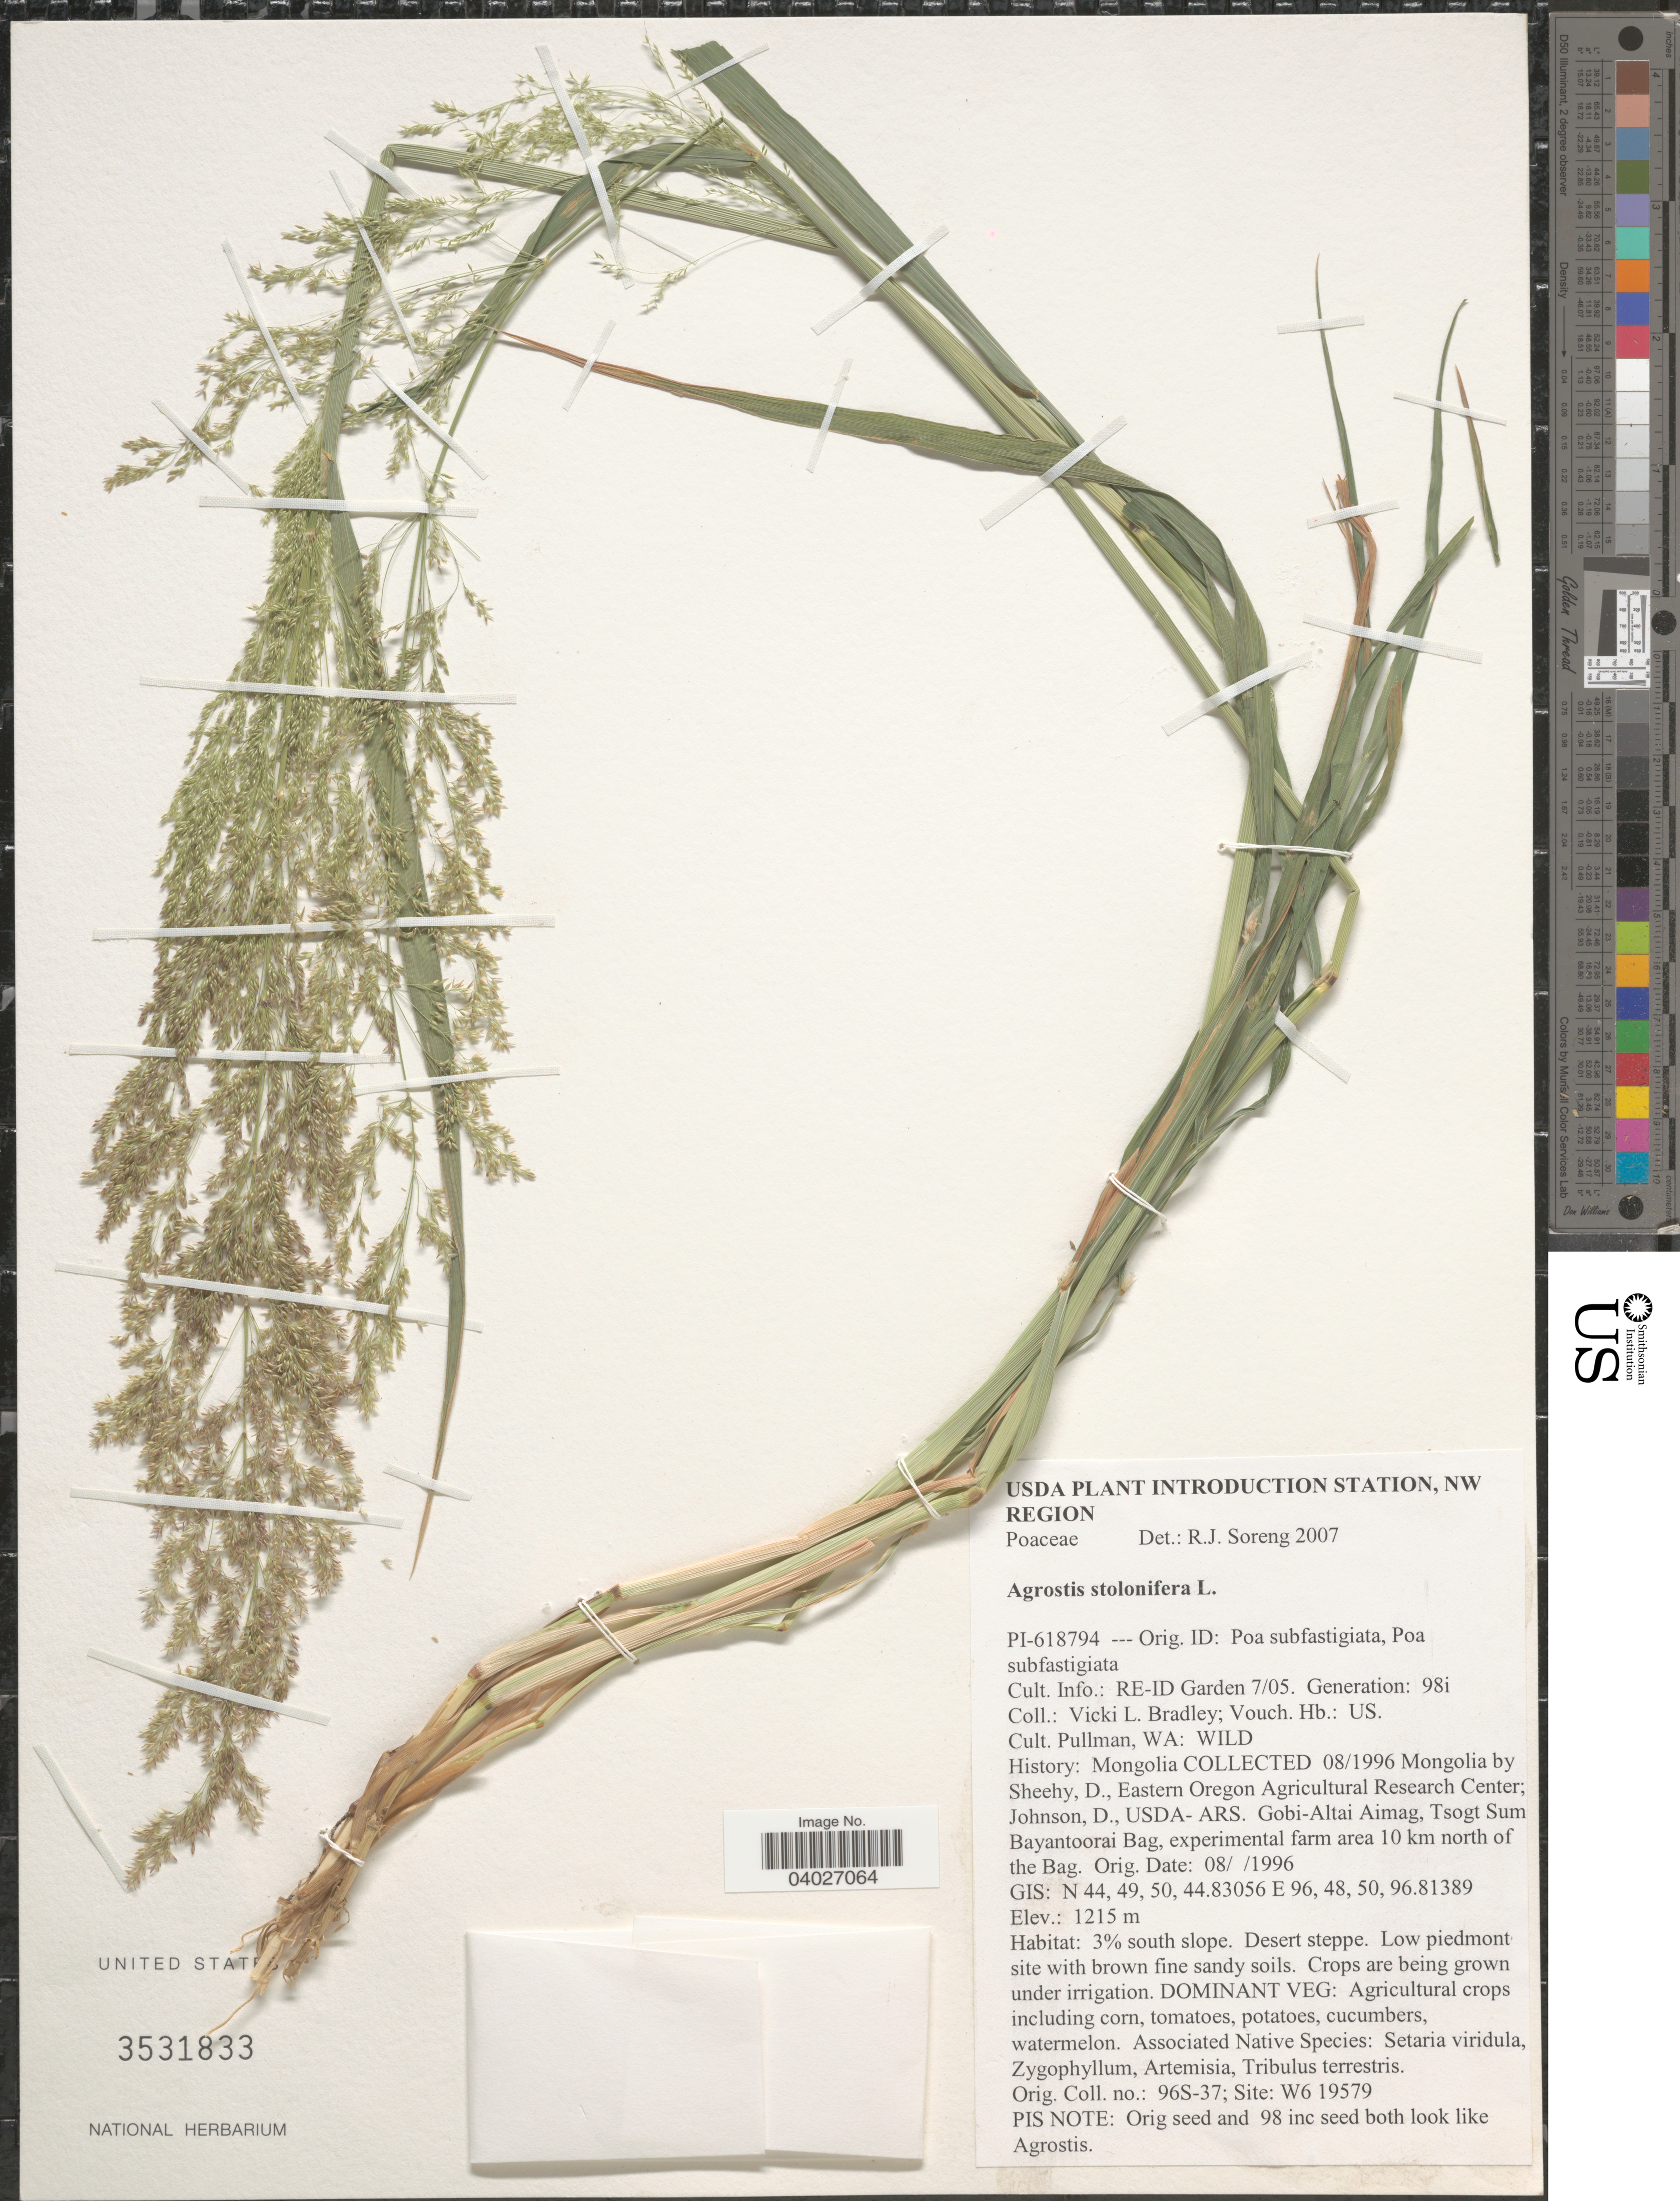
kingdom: Plantae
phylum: Tracheophyta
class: Liliopsida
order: Poales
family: Poaceae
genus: Agrostis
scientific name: Agrostis stolonifera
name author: L.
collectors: V. Bradley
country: United States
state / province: Washington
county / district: Whitman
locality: Pullman.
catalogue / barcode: US 3531833